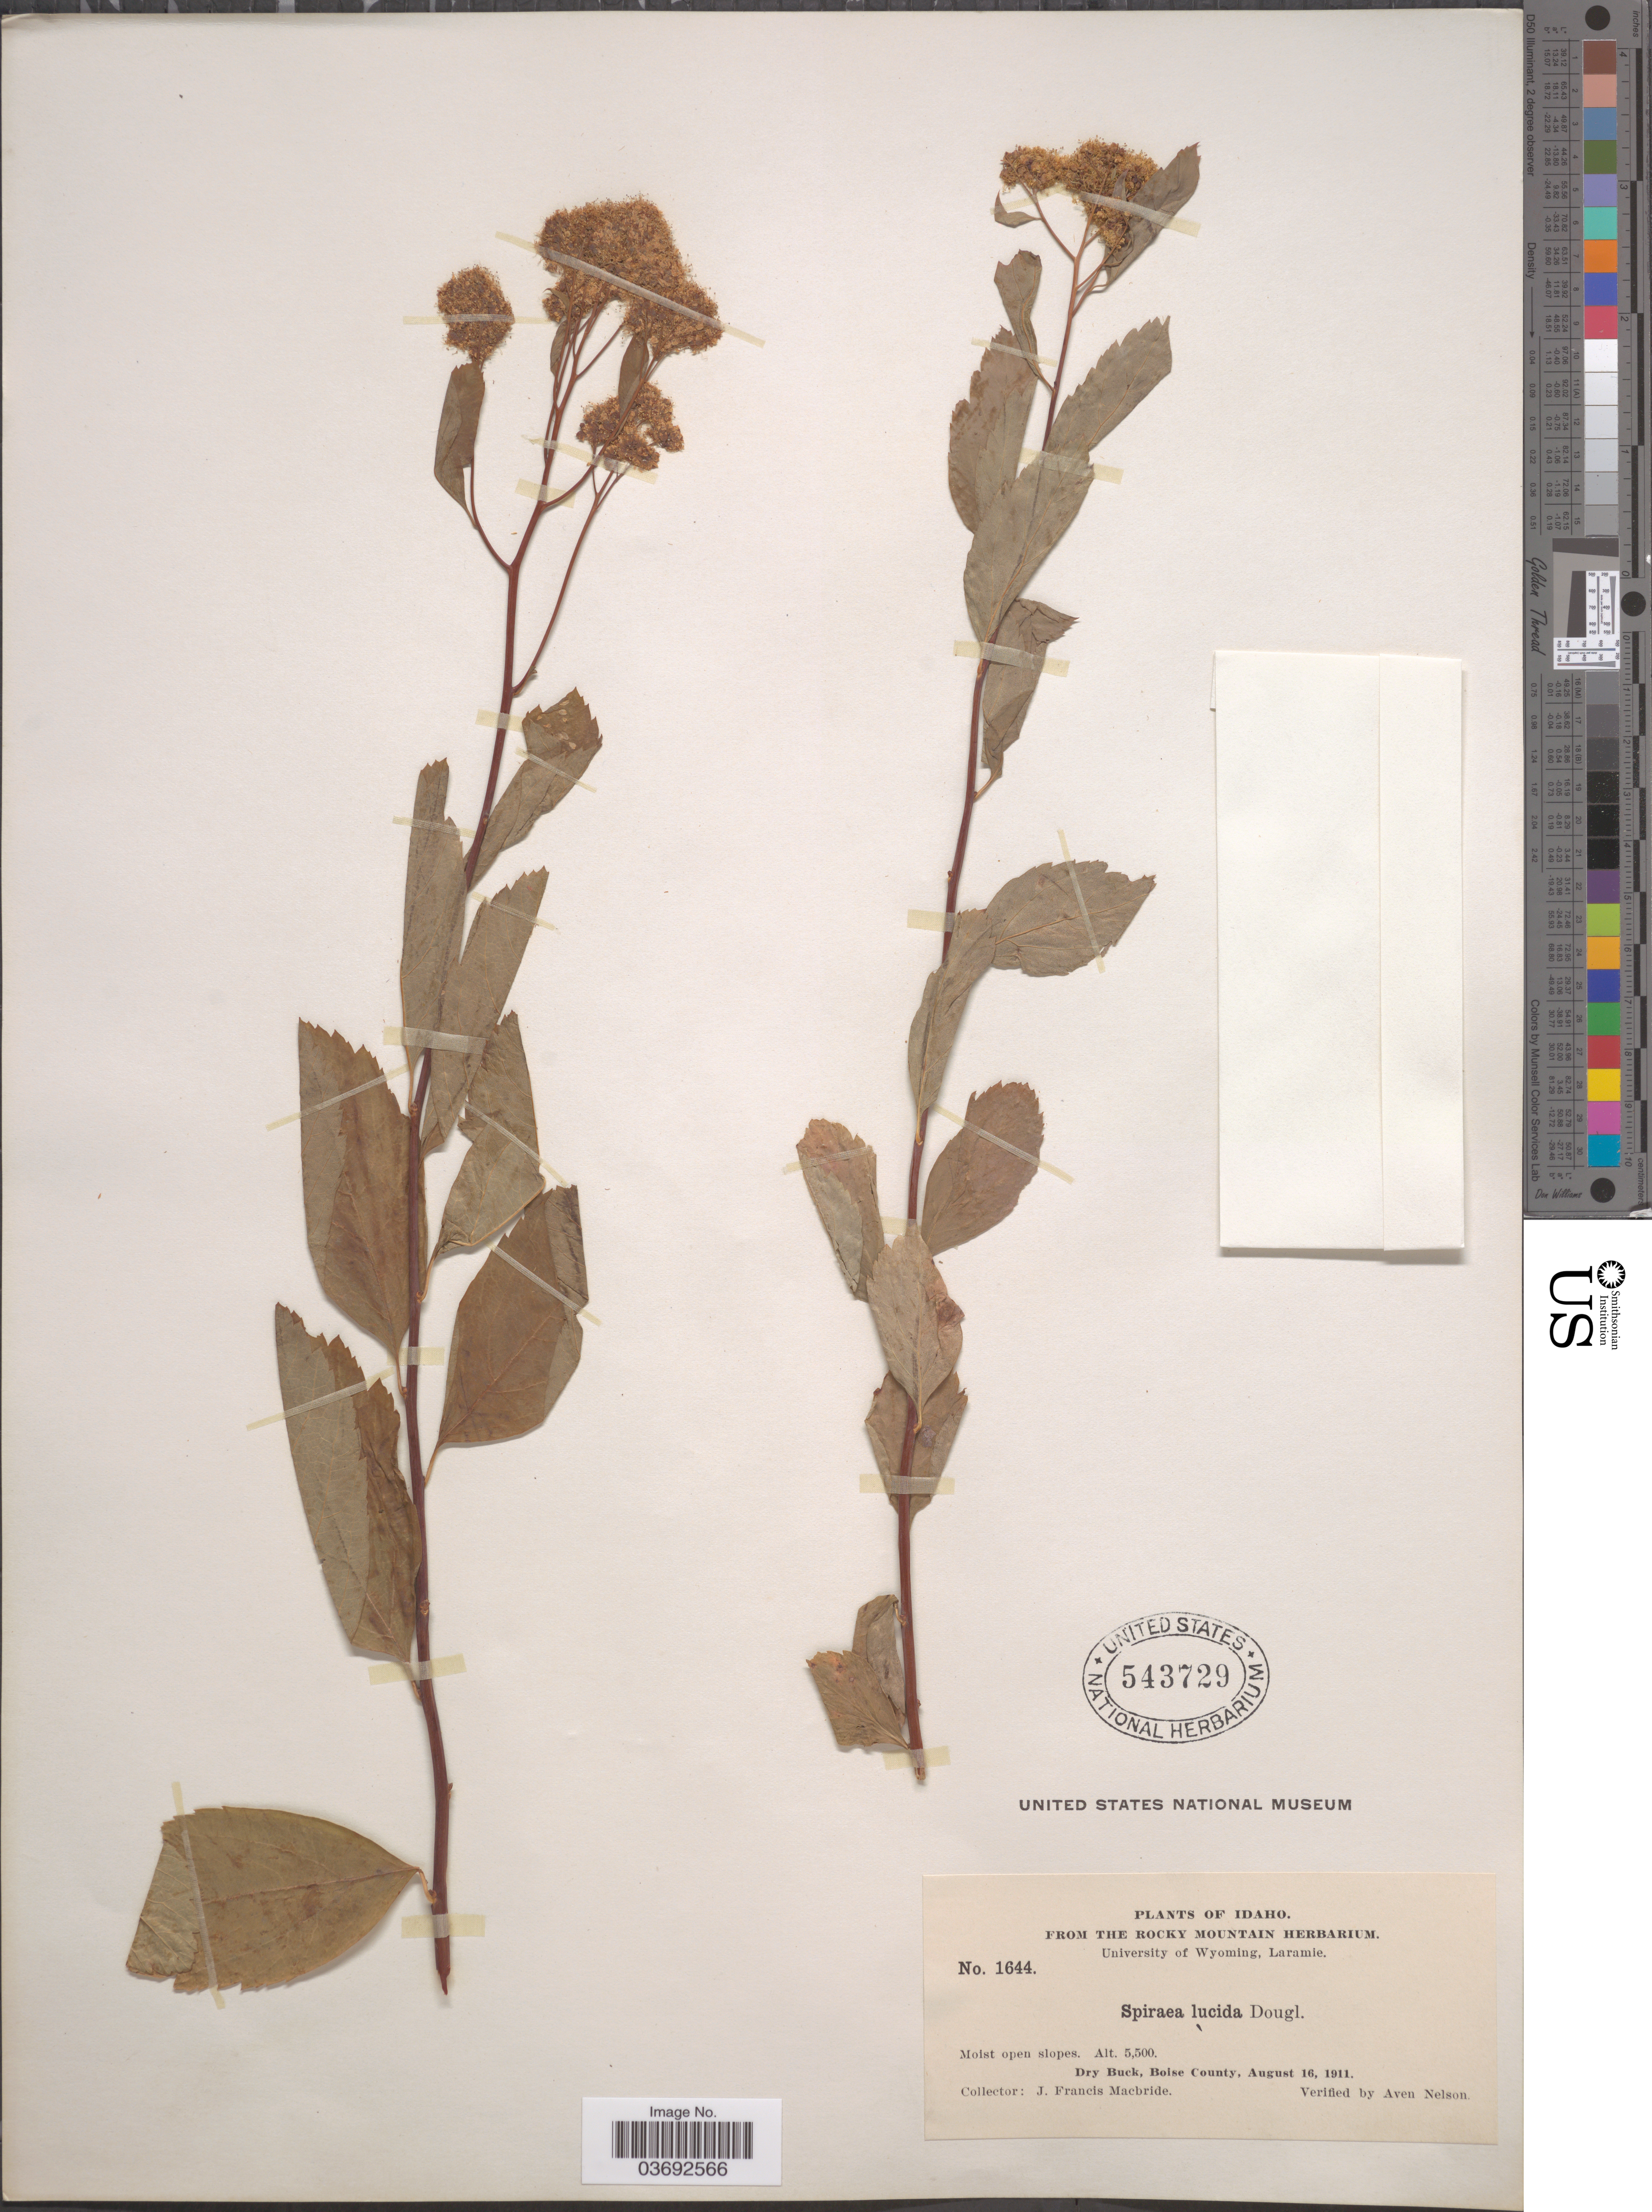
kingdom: Plantae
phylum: Tracheophyta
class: Magnoliopsida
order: Rosales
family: Rosaceae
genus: Spiraea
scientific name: Spiraea lucida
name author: Douglas ex Greene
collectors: J. F. Macbride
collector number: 1644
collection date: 1911-08-16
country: United States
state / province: Idaho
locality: Dry Buck, Boise County.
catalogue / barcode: US 543729